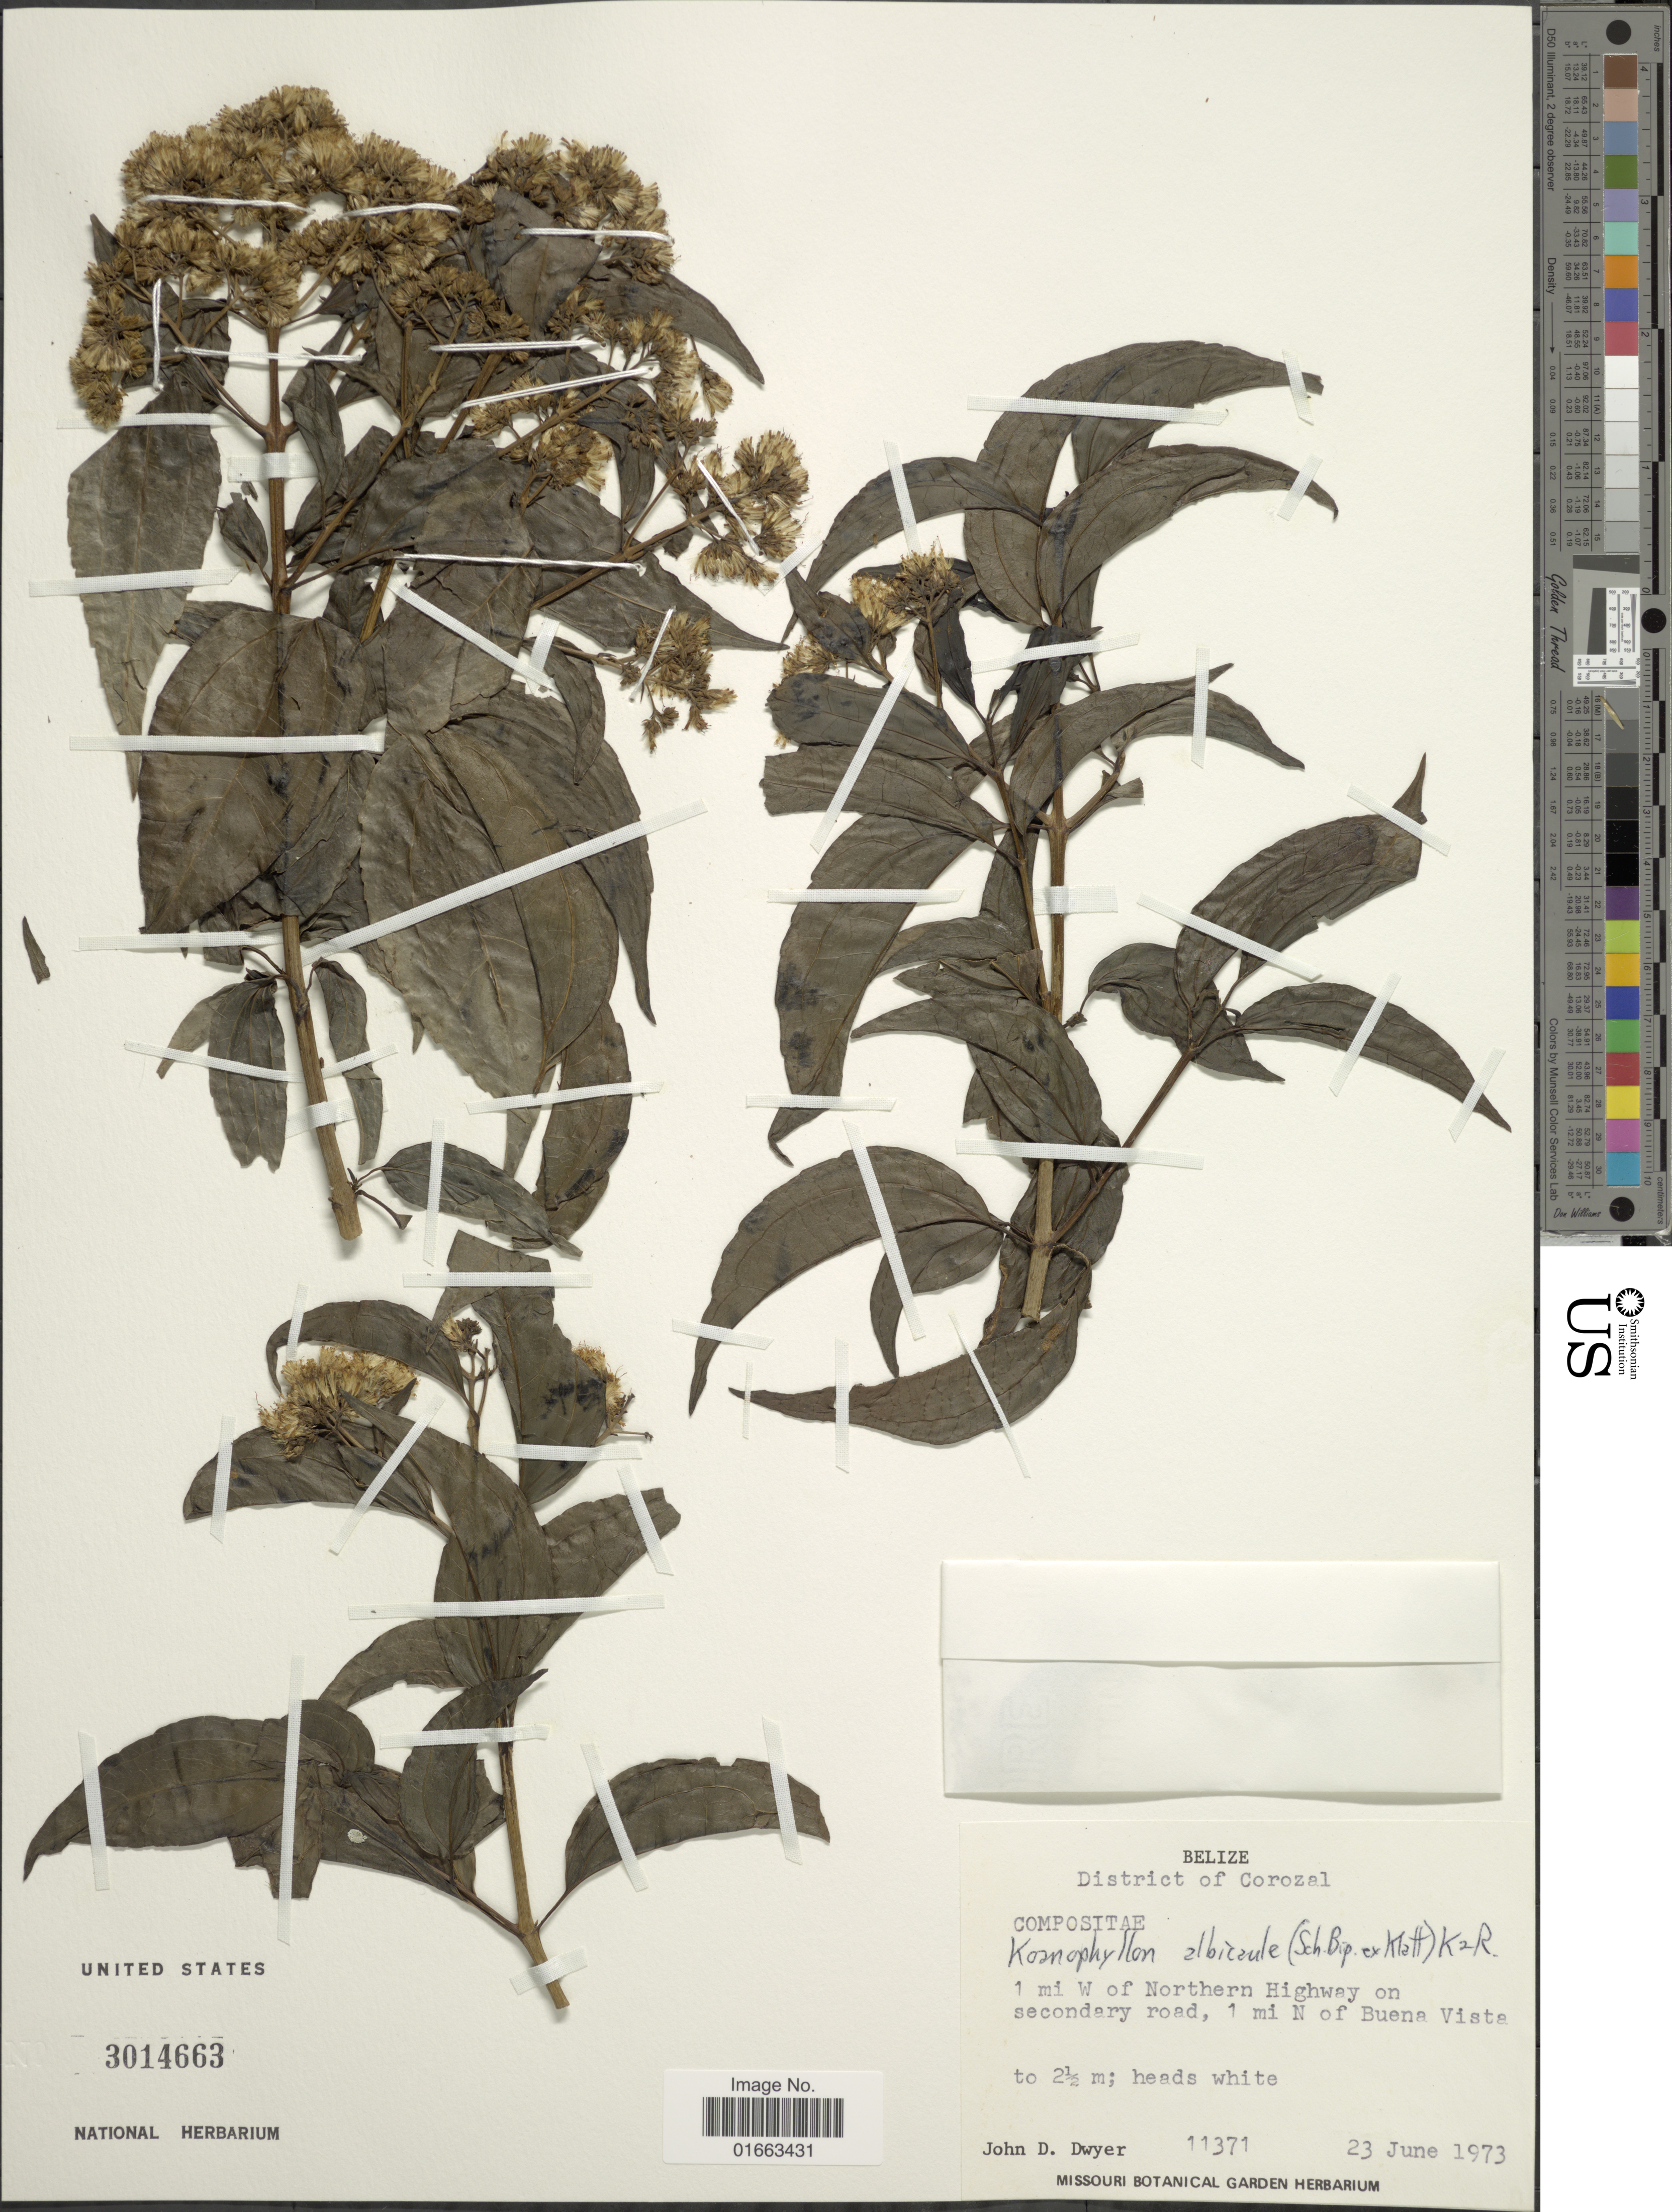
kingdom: Plantae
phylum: Tracheophyta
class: Magnoliopsida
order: Asterales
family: Asteraceae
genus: Koanophyllon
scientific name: Koanophyllon albicaule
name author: (Sch. Bip. ex Klatt) R.M. King & H. Rob.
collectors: J. D. Dwyer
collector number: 11371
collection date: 1973-06-23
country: Belize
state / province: Corozal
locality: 1 mi W of Northern HIghway on secondary road, 1 mi N of Buena Vosta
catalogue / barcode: US 3014663